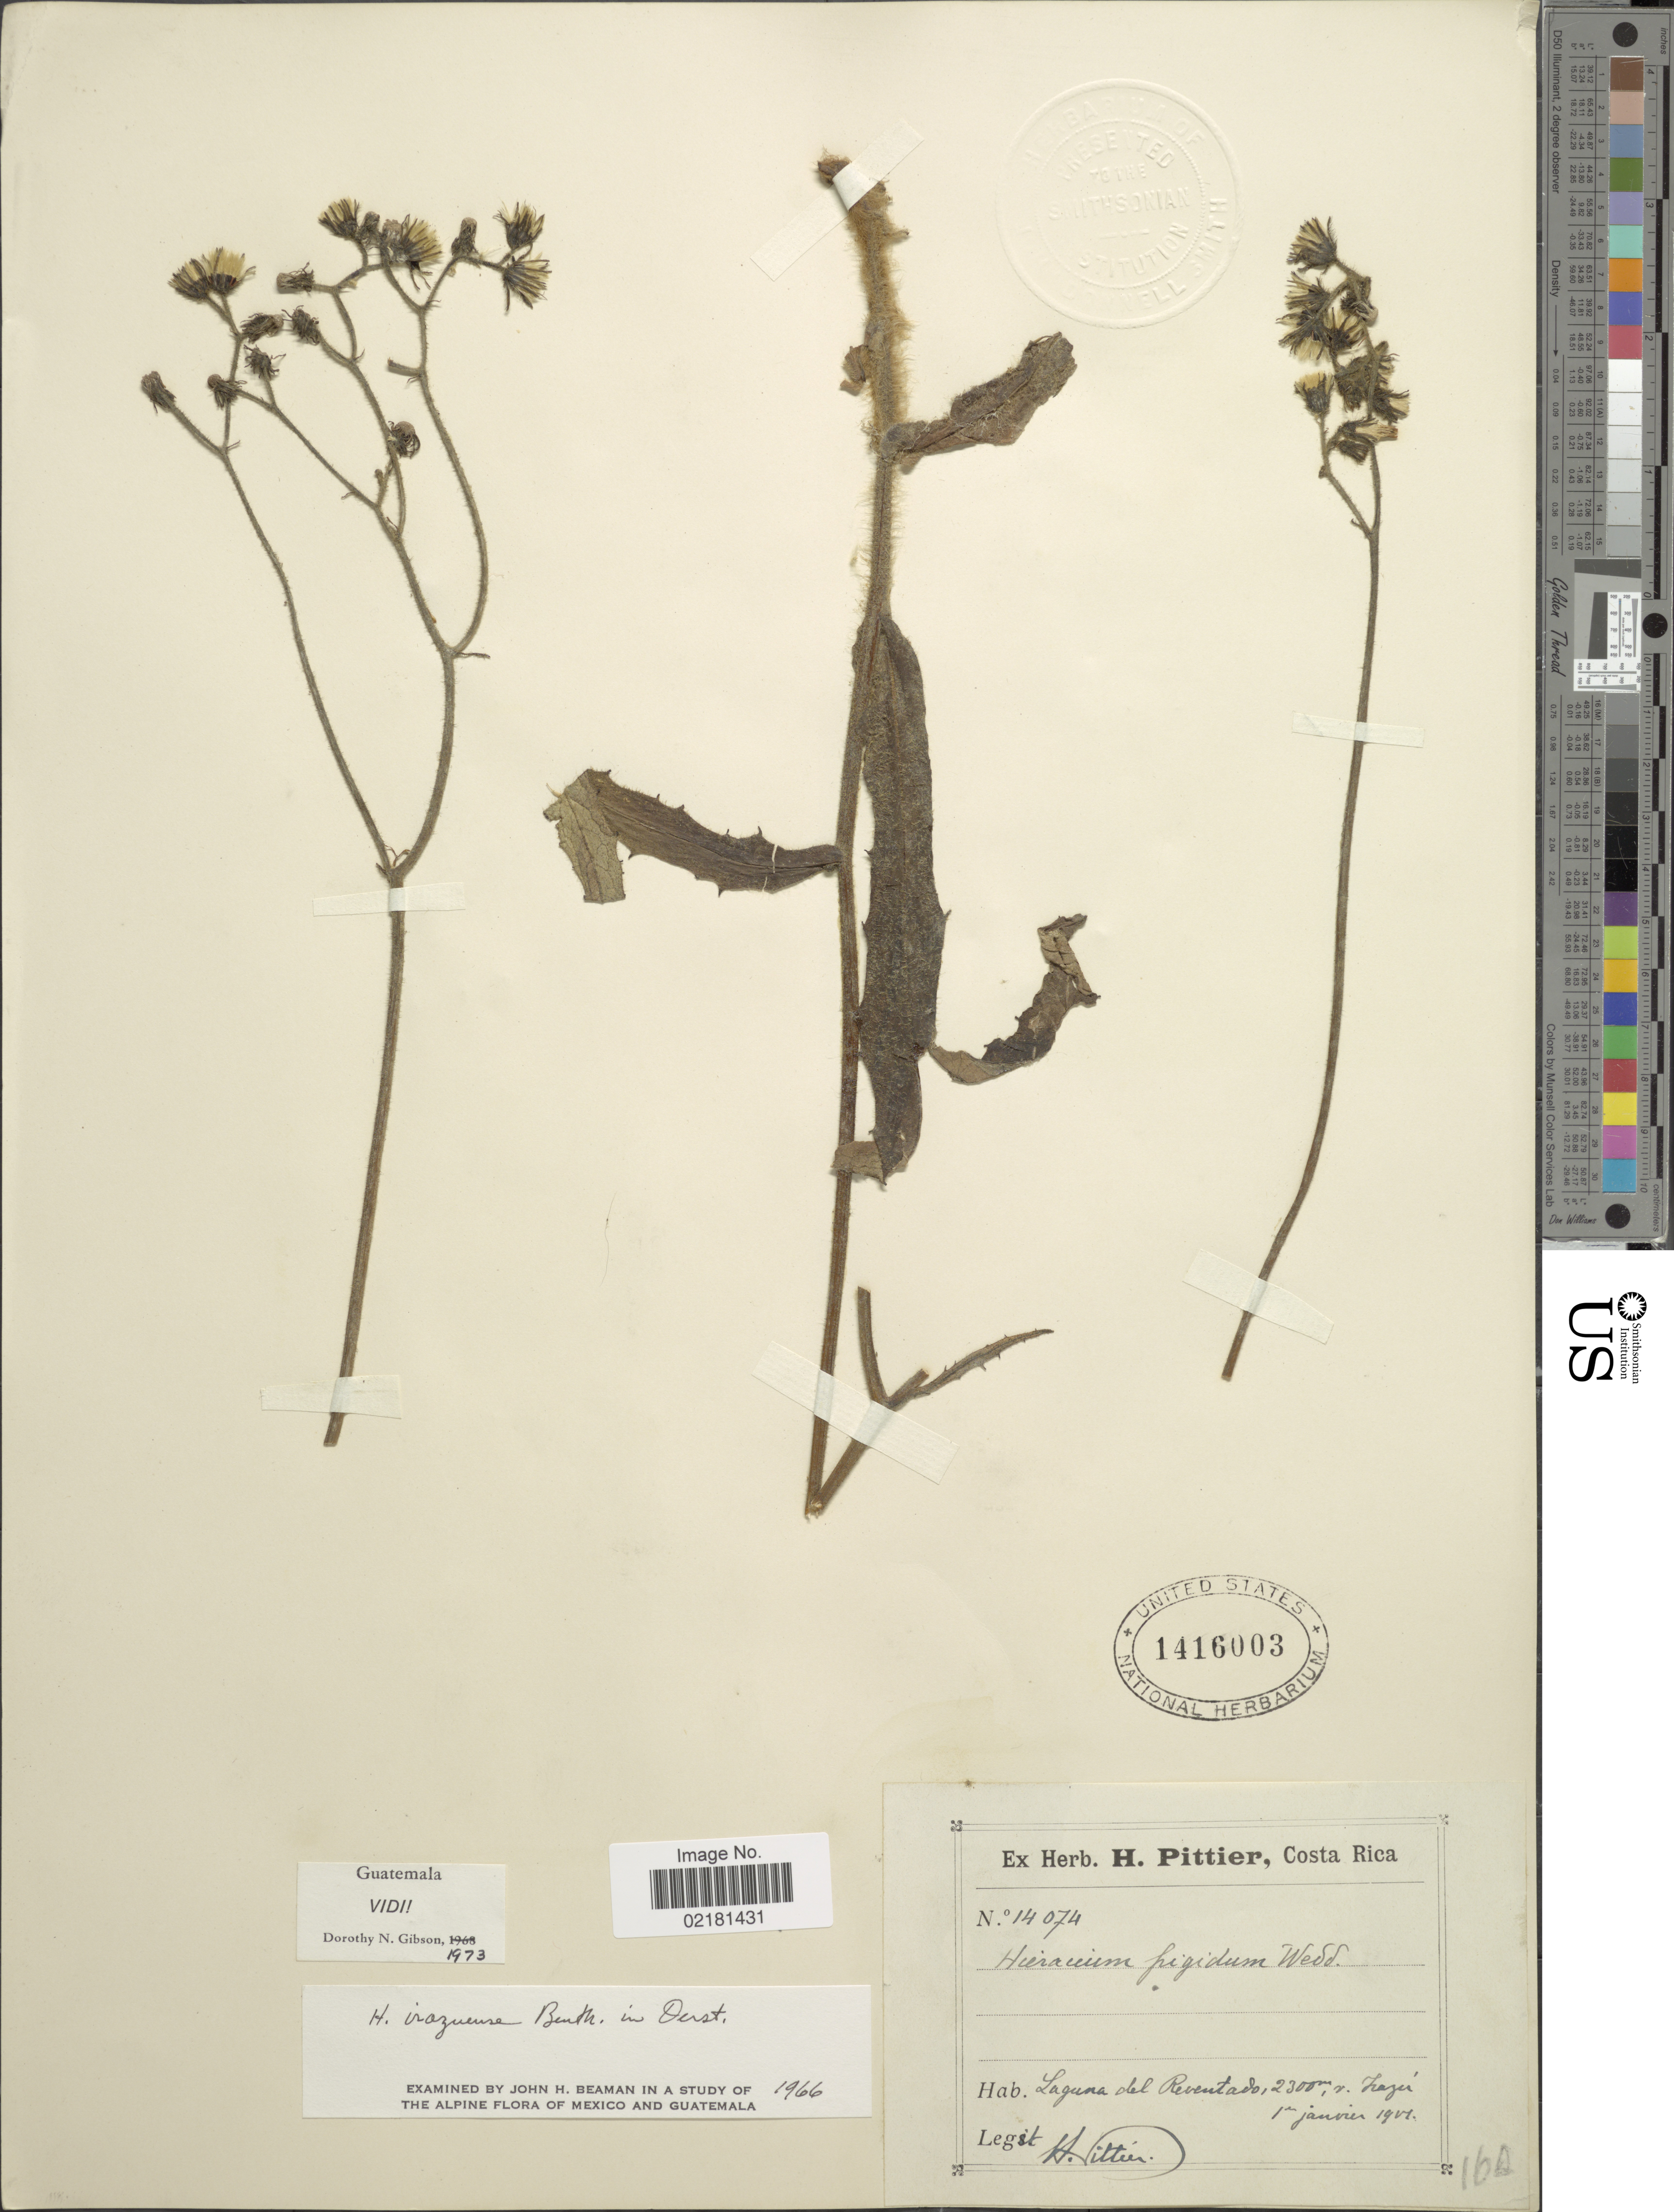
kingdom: Plantae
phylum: Tracheophyta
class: Magnoliopsida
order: Asterales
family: Asteraceae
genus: Hieracium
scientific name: Hieracium irasuense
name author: Benth.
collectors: H. F. Pittier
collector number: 14074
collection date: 1901-01-01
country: Costa Rica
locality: Laguna del Reventado, Irazú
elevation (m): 2300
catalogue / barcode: US 1416003